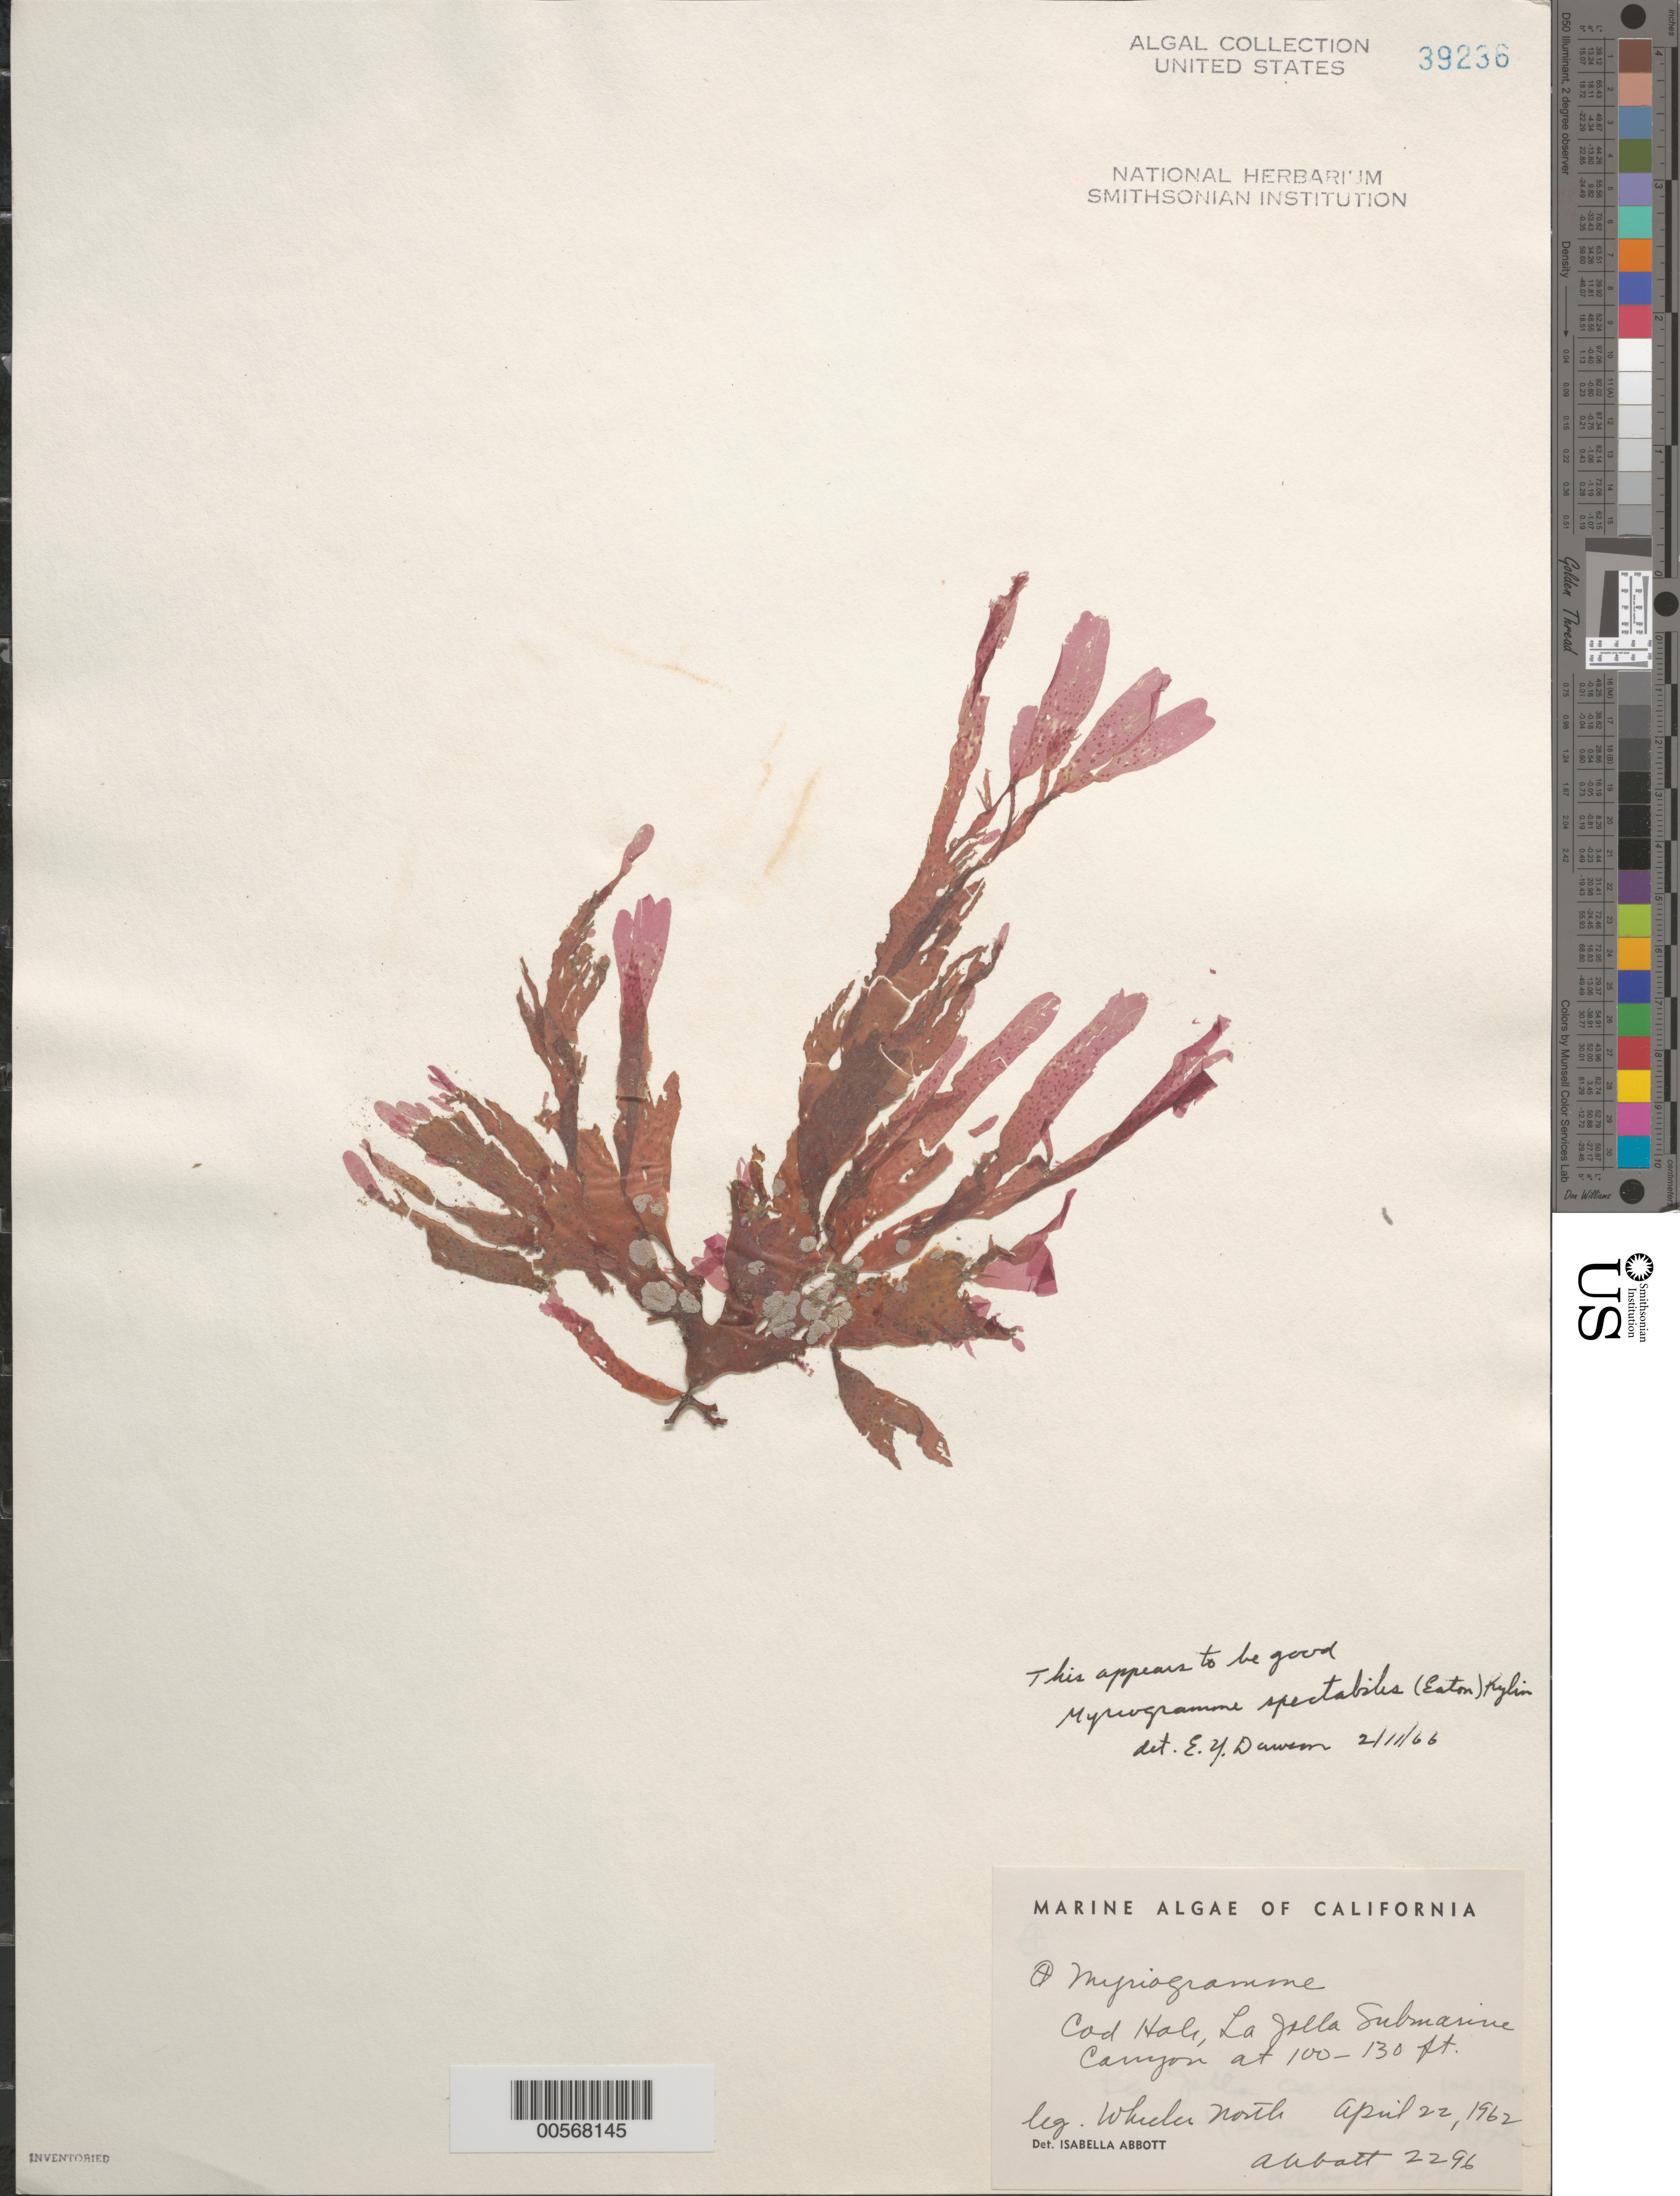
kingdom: Plantae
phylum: Rhodophyta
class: Florideophyceae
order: Ceramiales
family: Delesseriaceae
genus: Myriogramme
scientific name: Myriogramme spectabilis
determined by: Dawson, E. Y.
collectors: W. North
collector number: IAA 2296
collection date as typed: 22 Apr 1962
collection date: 1962-04-22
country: United States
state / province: California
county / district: San Diego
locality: Cod Hole, La jolla Submarine Canyon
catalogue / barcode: US 39236